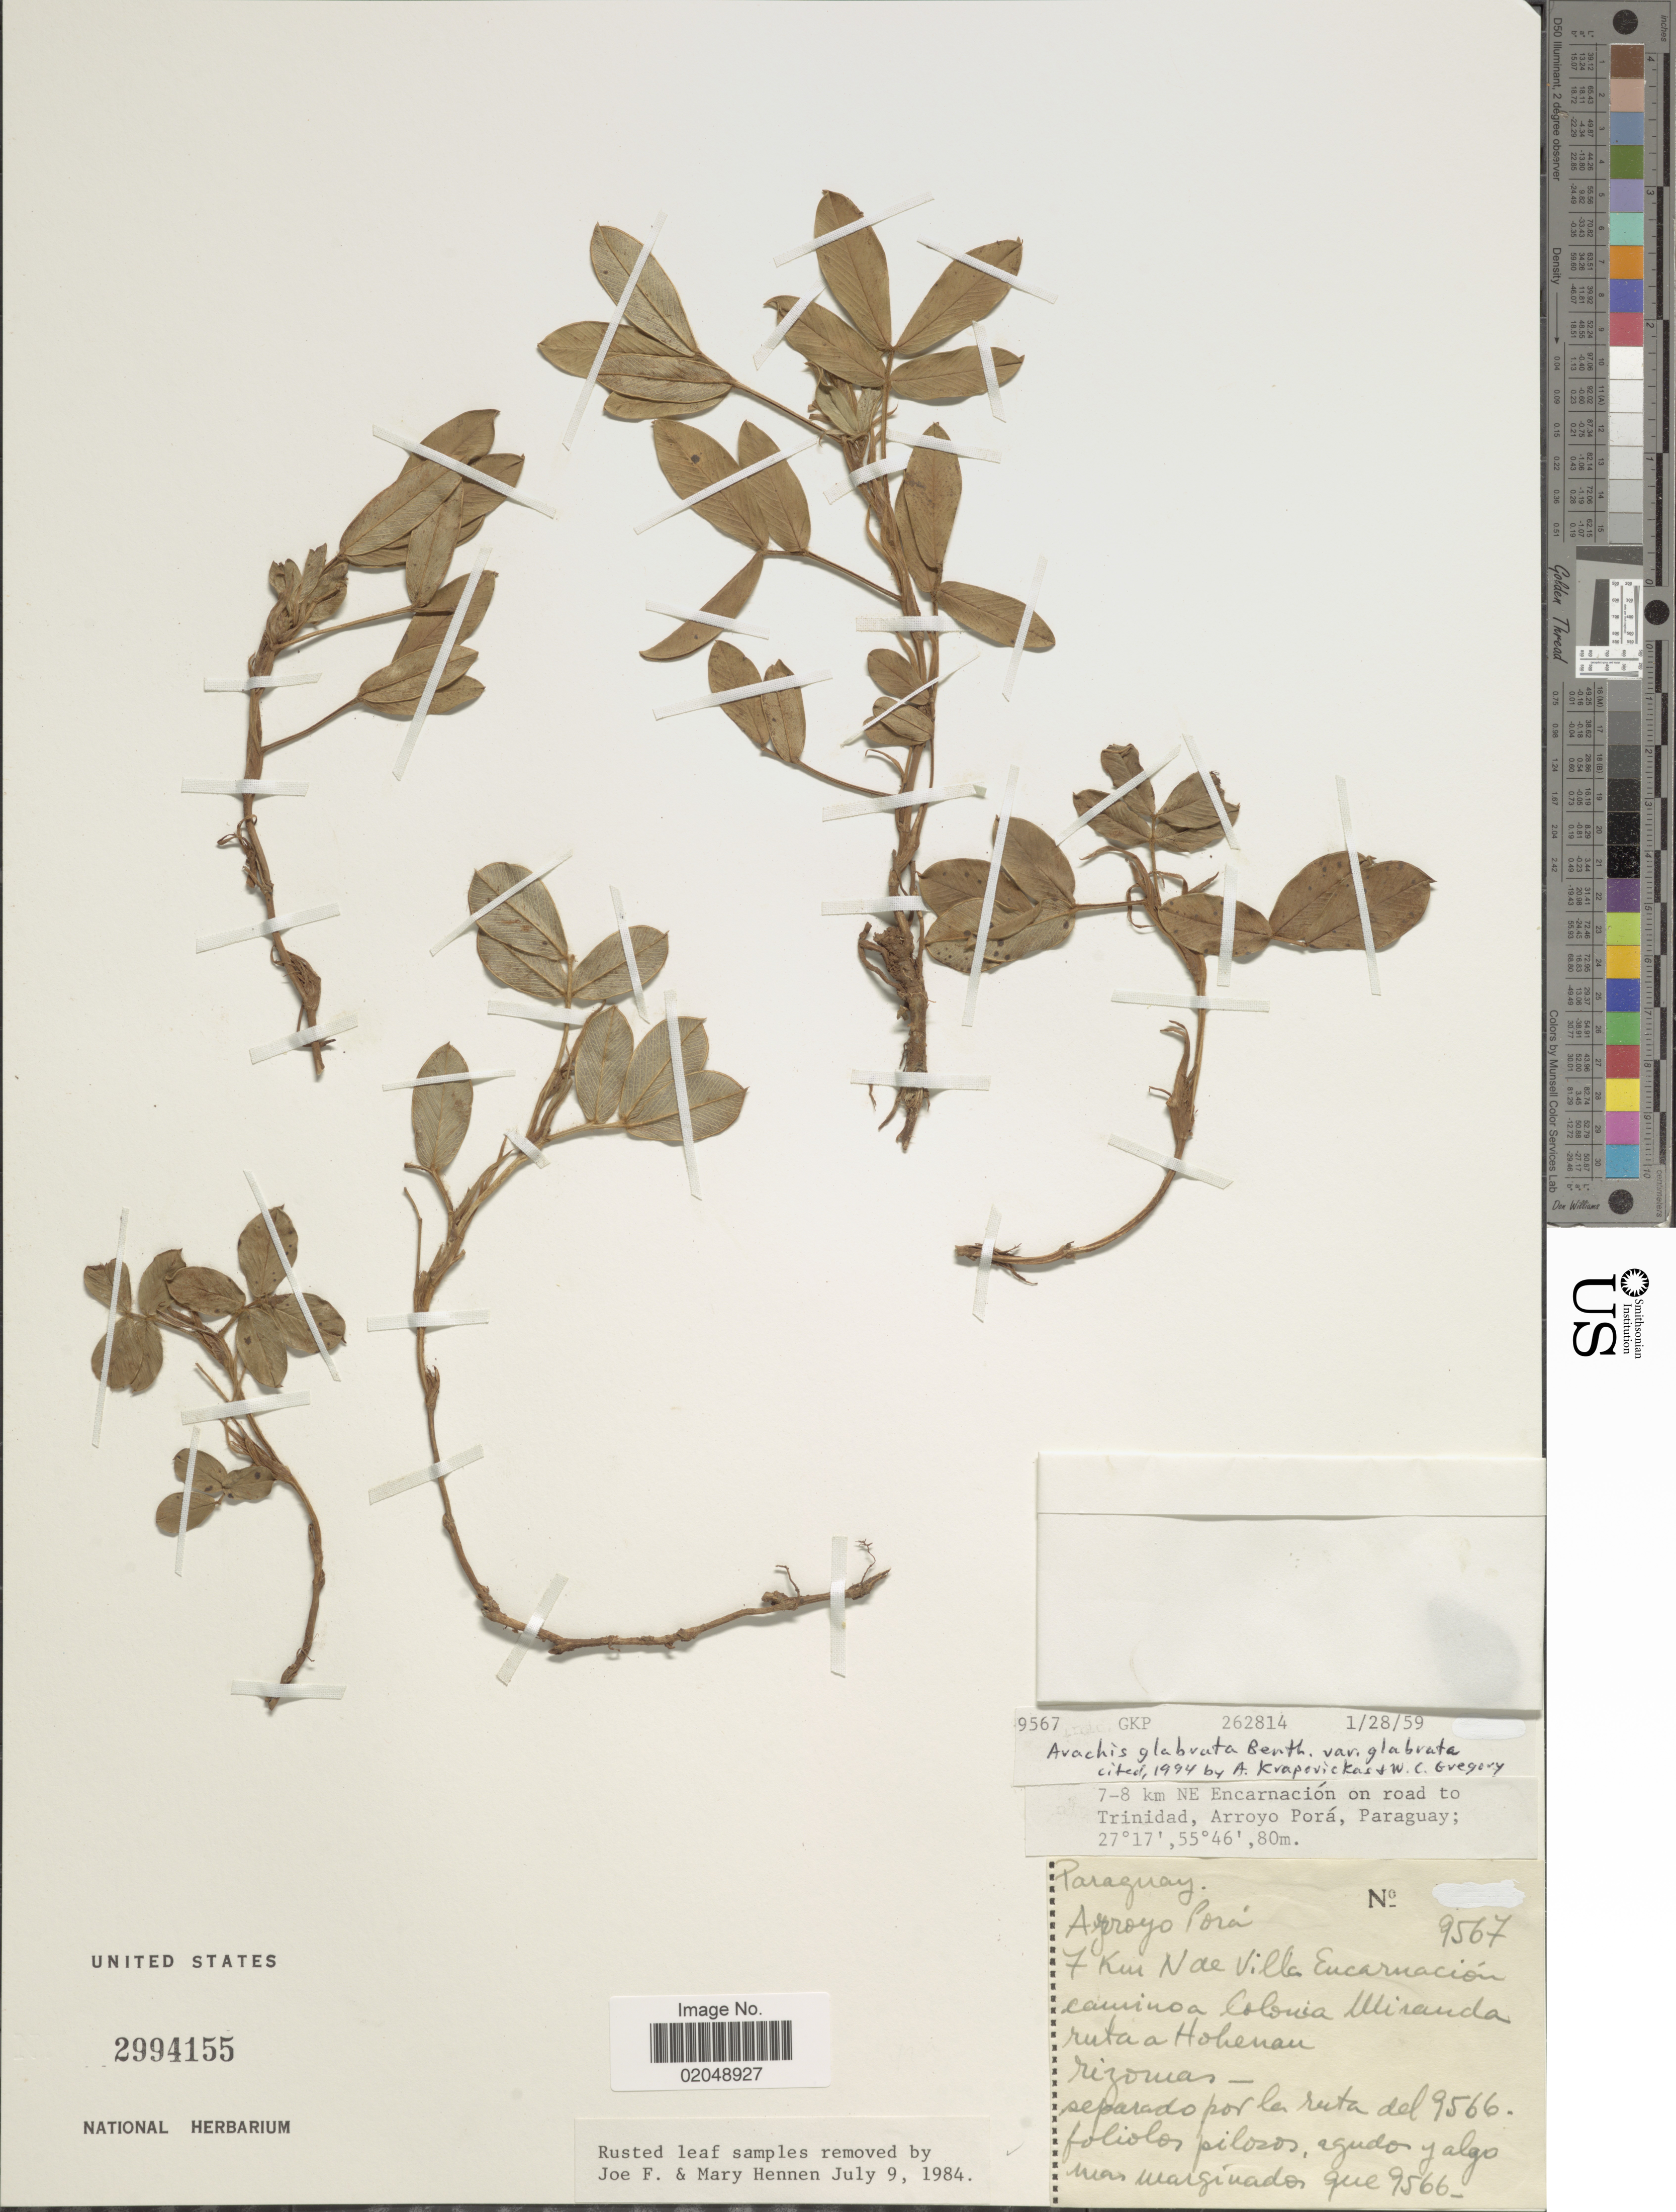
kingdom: Plantae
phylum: Tracheophyta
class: Magnoliopsida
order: Fabales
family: Fabaceae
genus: Arachis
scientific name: Arachis glabrata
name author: Benth.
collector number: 9567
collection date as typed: Transcribed d/m/y: 28/1/59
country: Paraguay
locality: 7-8 km NE Encarnación on road to Trinidad, Arroyo Porá, 7 Km N de Villa Encarnación camino Colonia Miranda ruta a Hihenan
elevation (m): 80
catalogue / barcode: US 2994155